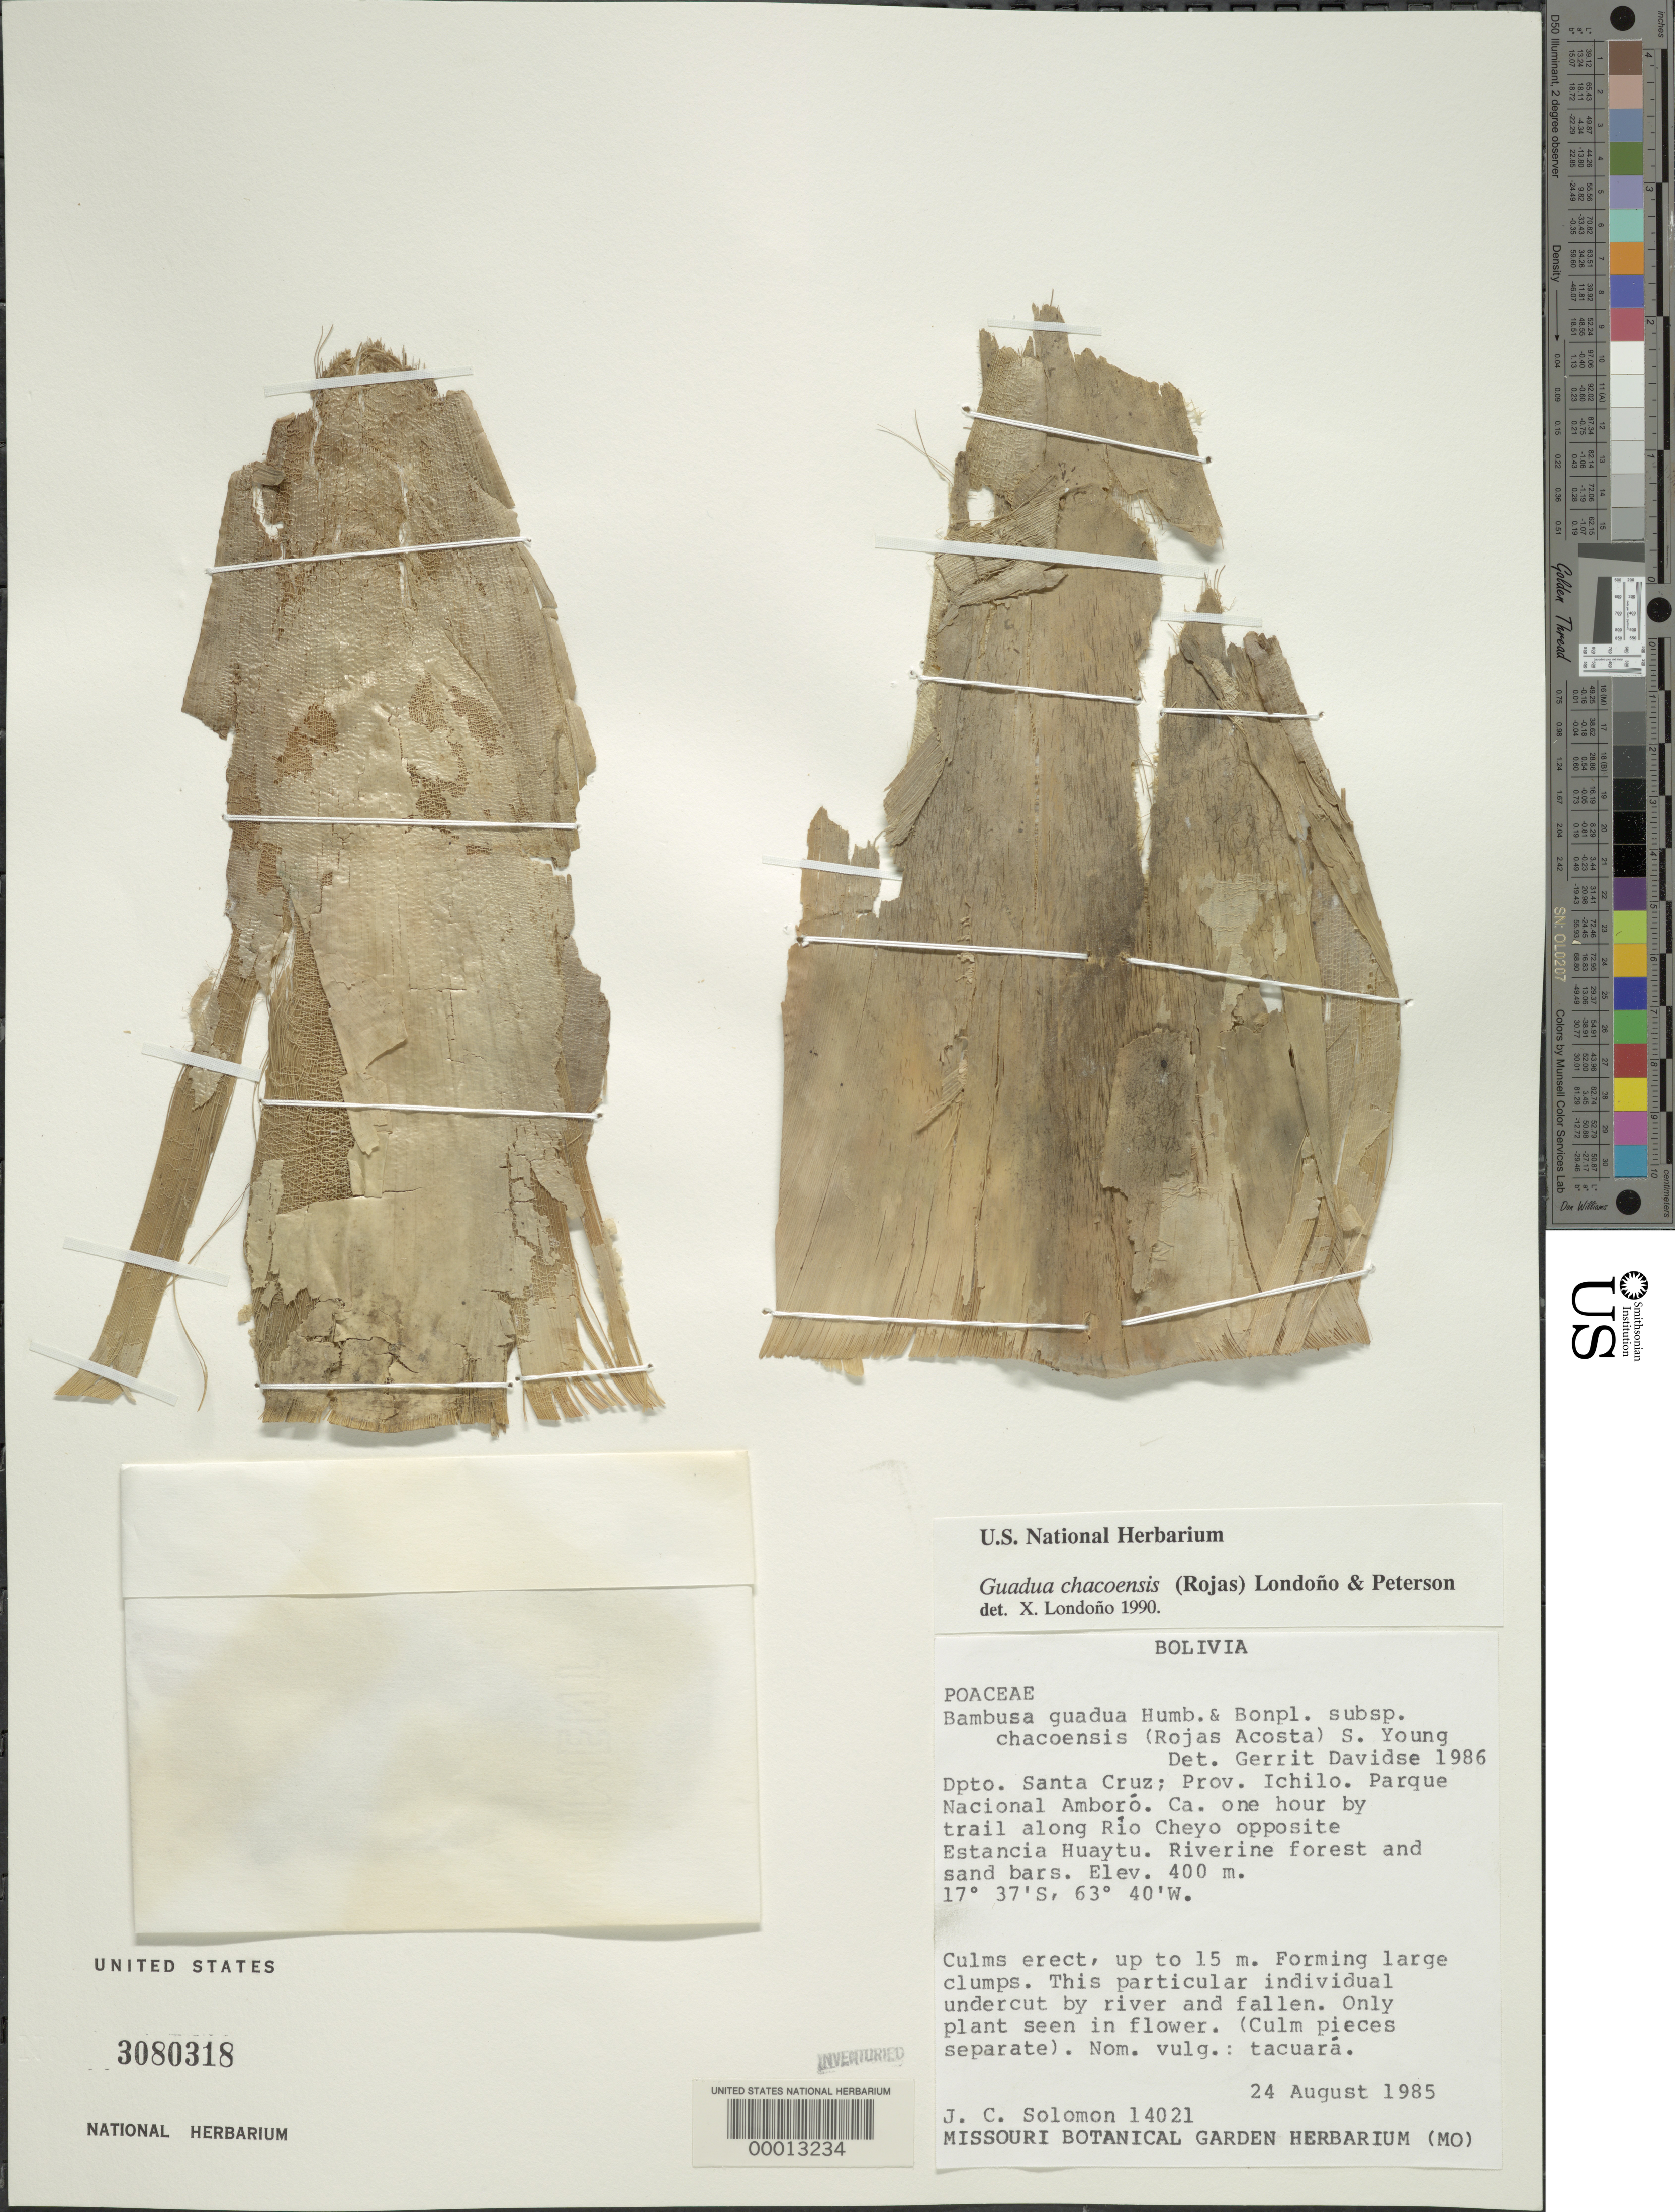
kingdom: Plantae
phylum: Tracheophyta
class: Liliopsida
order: Poales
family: Poaceae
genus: Guadua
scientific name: Guadua chacoensis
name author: (Rojas) Londoño & P.M. Peterson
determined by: Londoño, X., (TULV), Jardin Botanico "Juan Maria Cespedes"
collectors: J. C. Solomon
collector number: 14021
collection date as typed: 24 Aug 1985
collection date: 1985-08-24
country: Bolivia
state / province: Santa Cruz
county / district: Ichilo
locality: Park Nacional Amboró, ca. Onehour by Trail along Río Cheyo opposite Estancia Huaytu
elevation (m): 400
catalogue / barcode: US 3080318